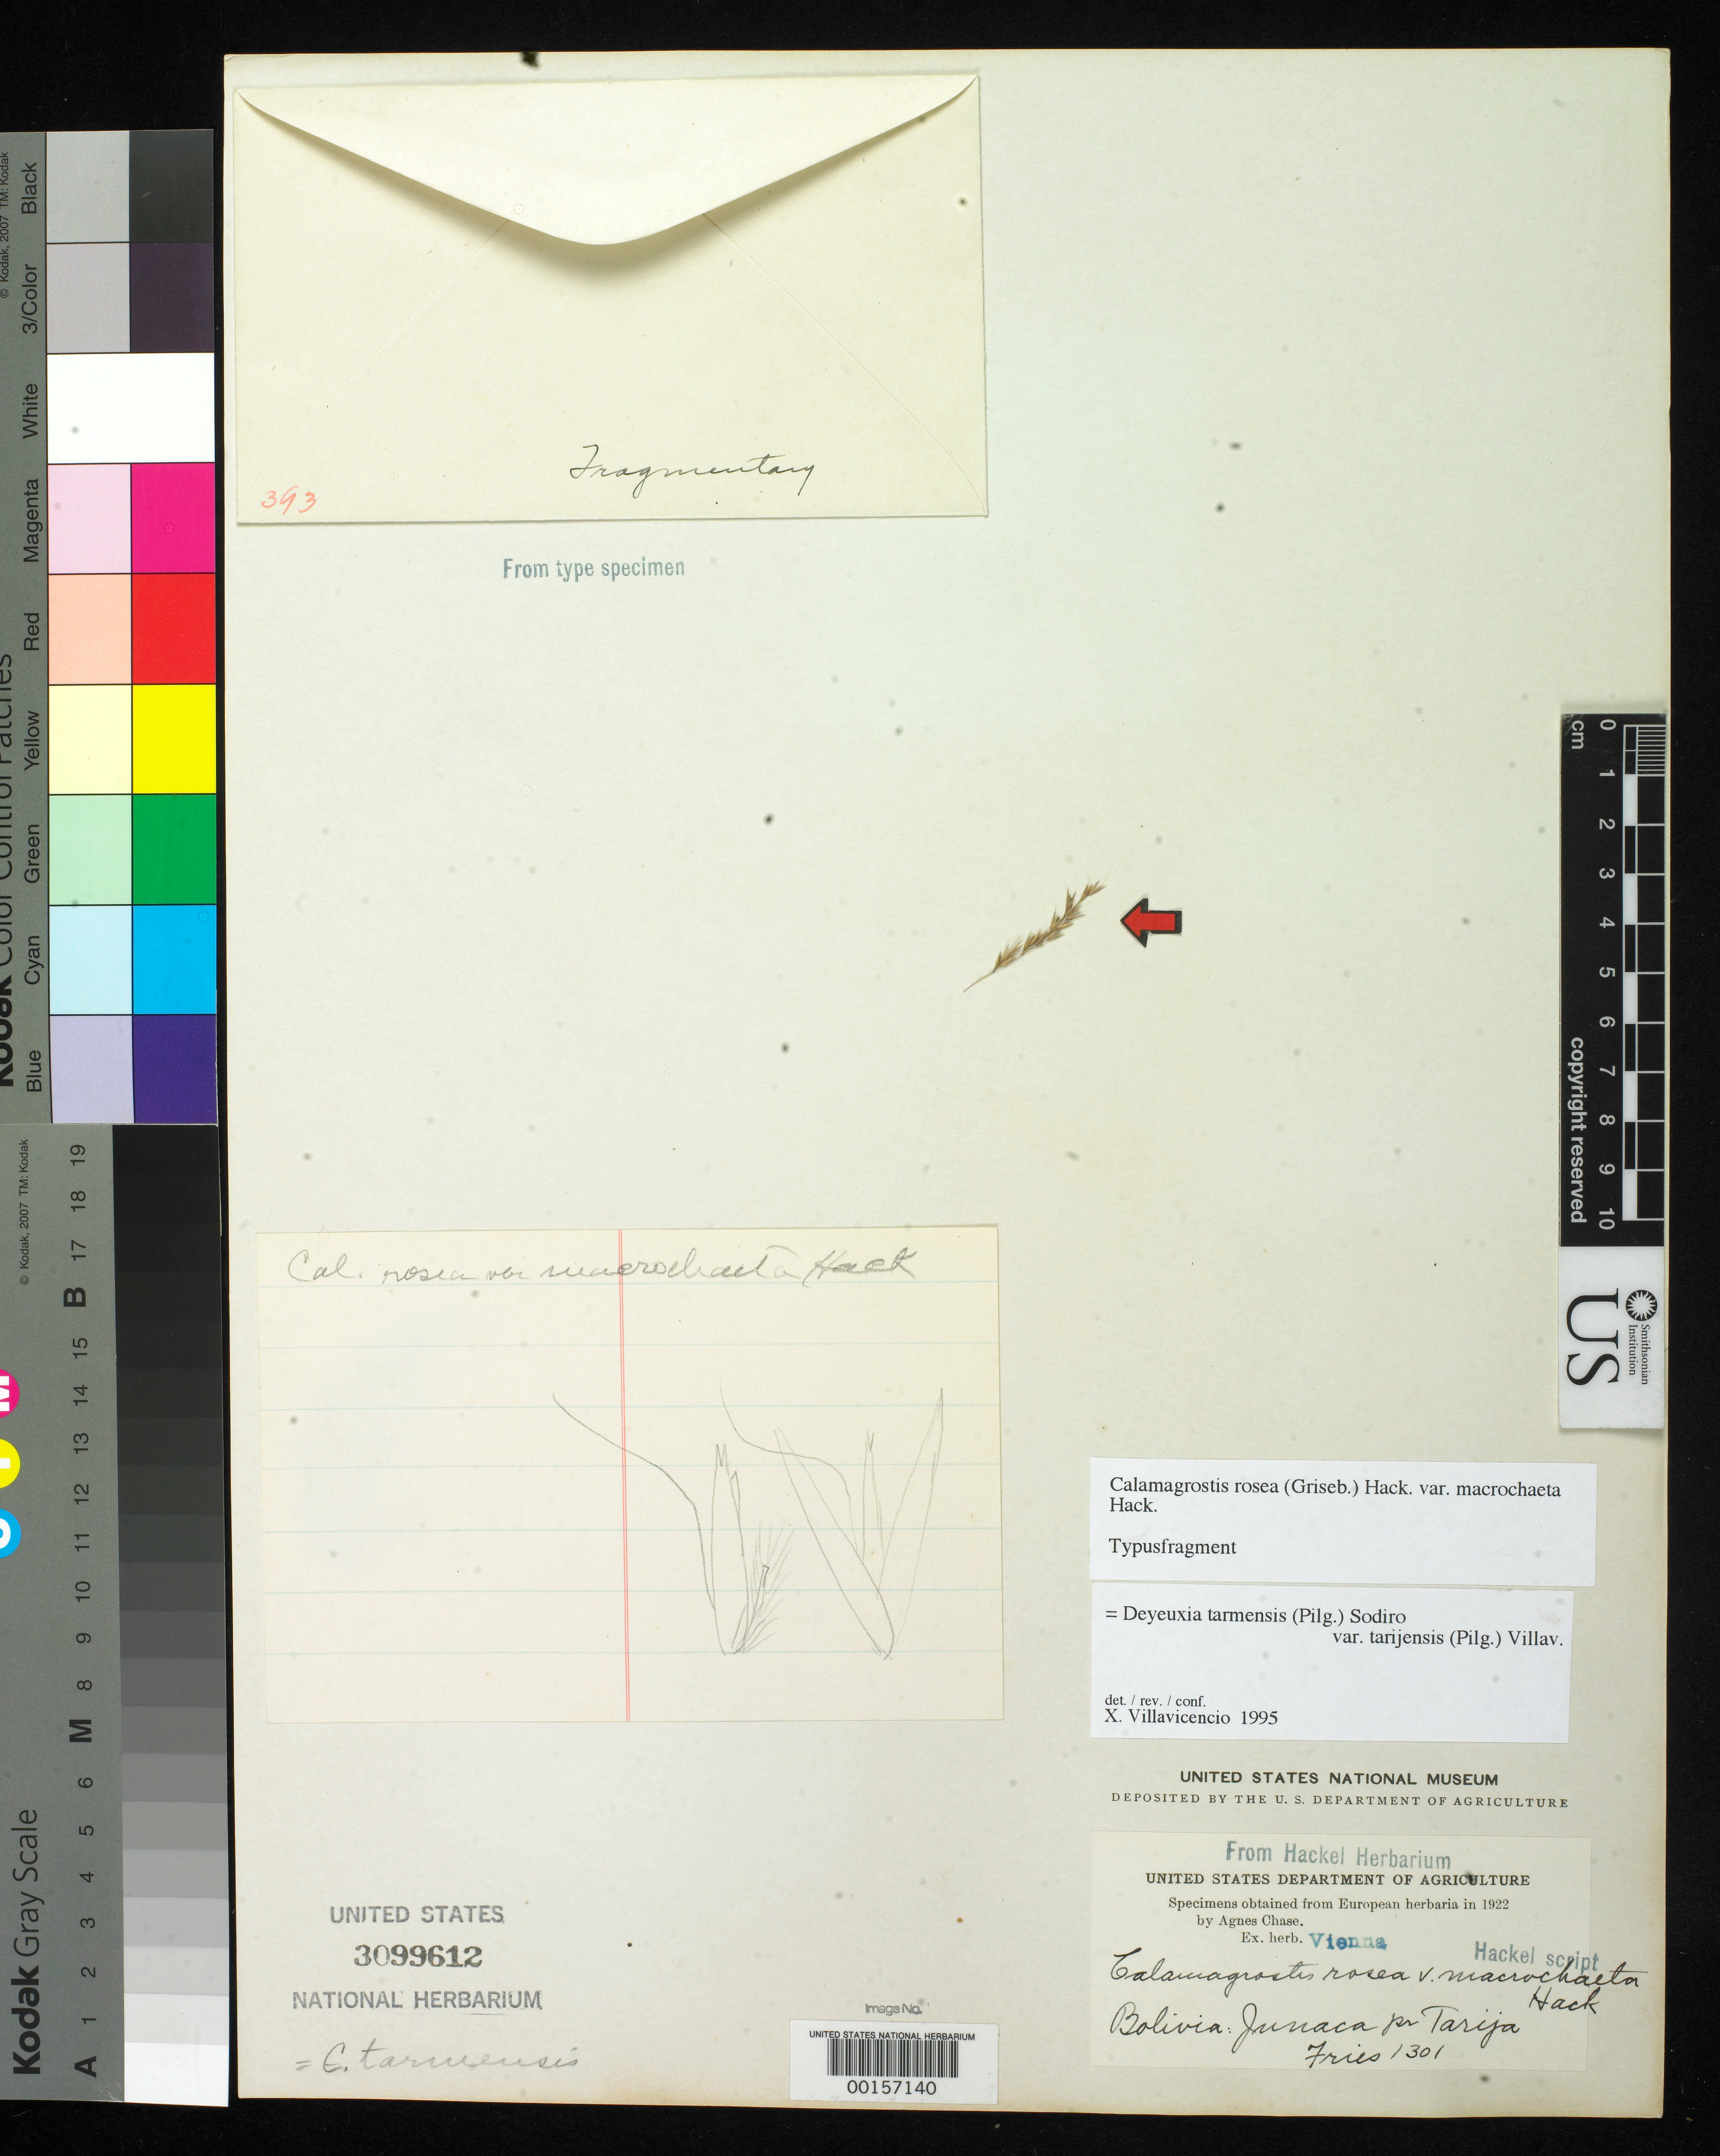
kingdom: Plantae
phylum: Tracheophyta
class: Liliopsida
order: Poales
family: Poaceae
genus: Calamagrostis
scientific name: Calamagrostis rosea var. macrochaeta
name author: Hack.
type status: Type Fragment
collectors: R. E. Fries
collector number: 1301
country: Bolivia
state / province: Tarija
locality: Junaca.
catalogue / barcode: US 3099612